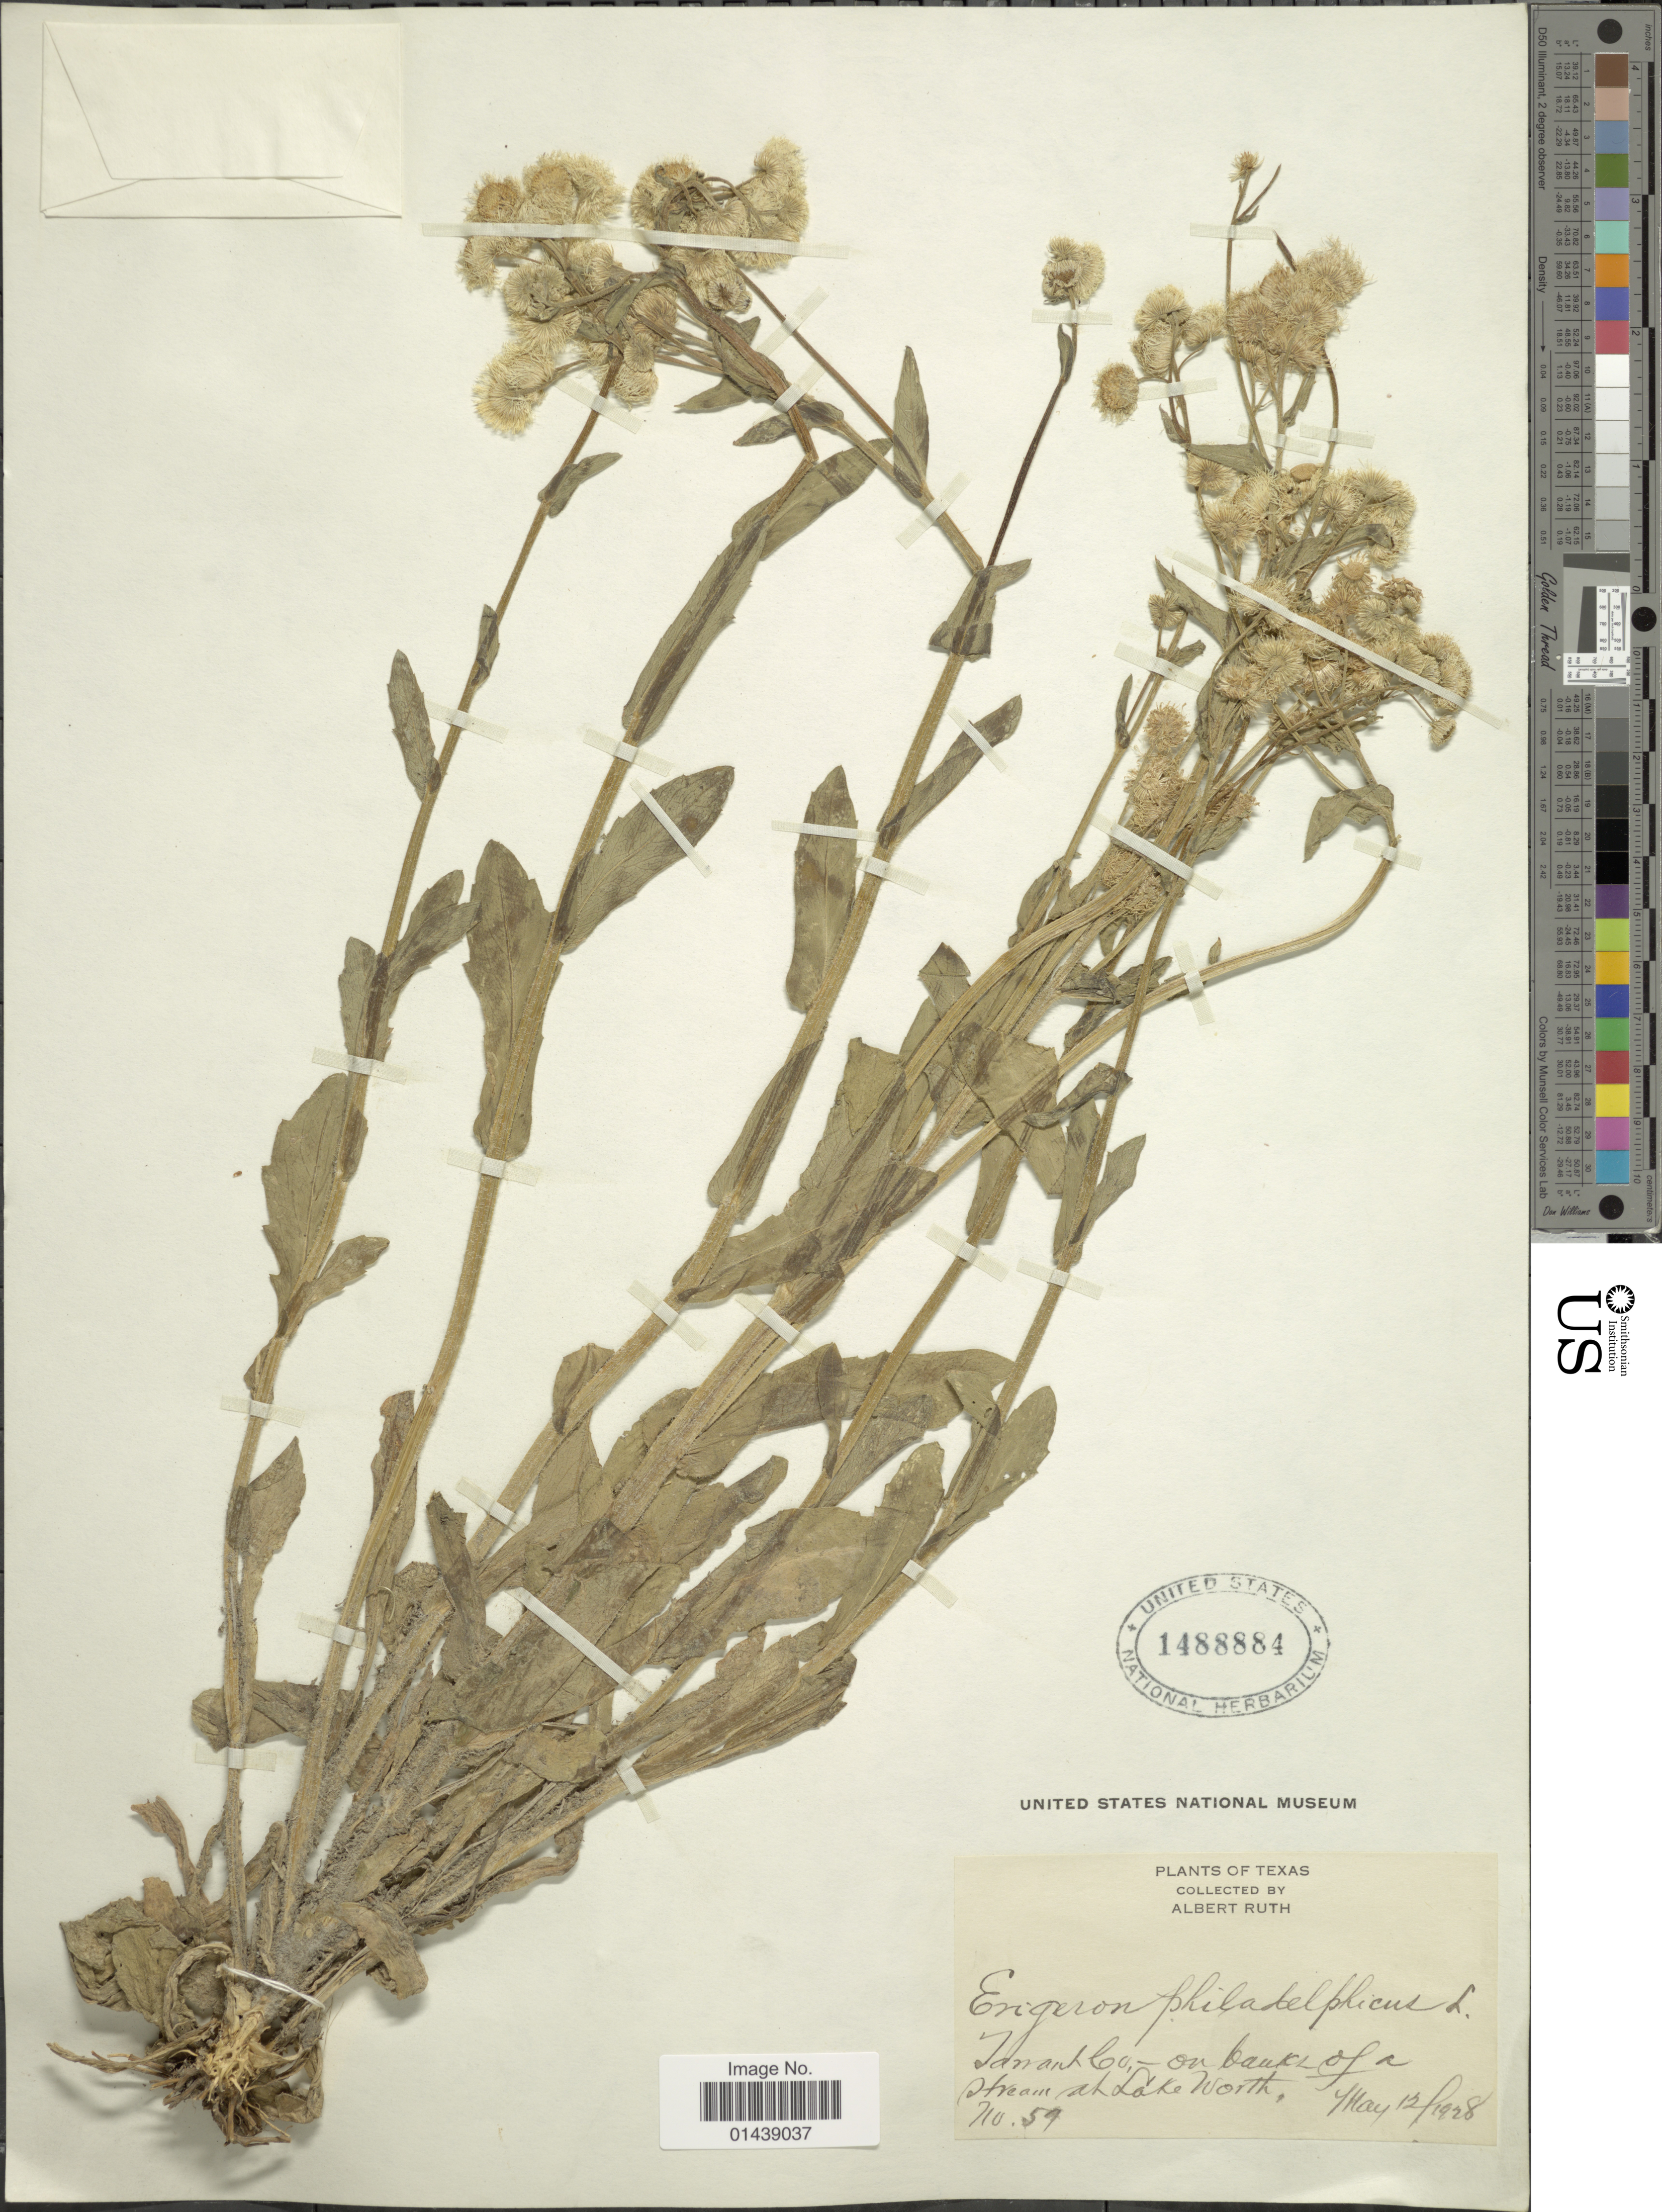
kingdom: Plantae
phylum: Tracheophyta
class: Magnoliopsida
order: Asterales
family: Asteraceae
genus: Erigeron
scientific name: Erigeron philadelphicus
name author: L.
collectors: A. Ruth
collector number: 59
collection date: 1928-05-12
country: United States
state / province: Texas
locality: Tarrant Co. at Lake Worth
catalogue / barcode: US 1488884